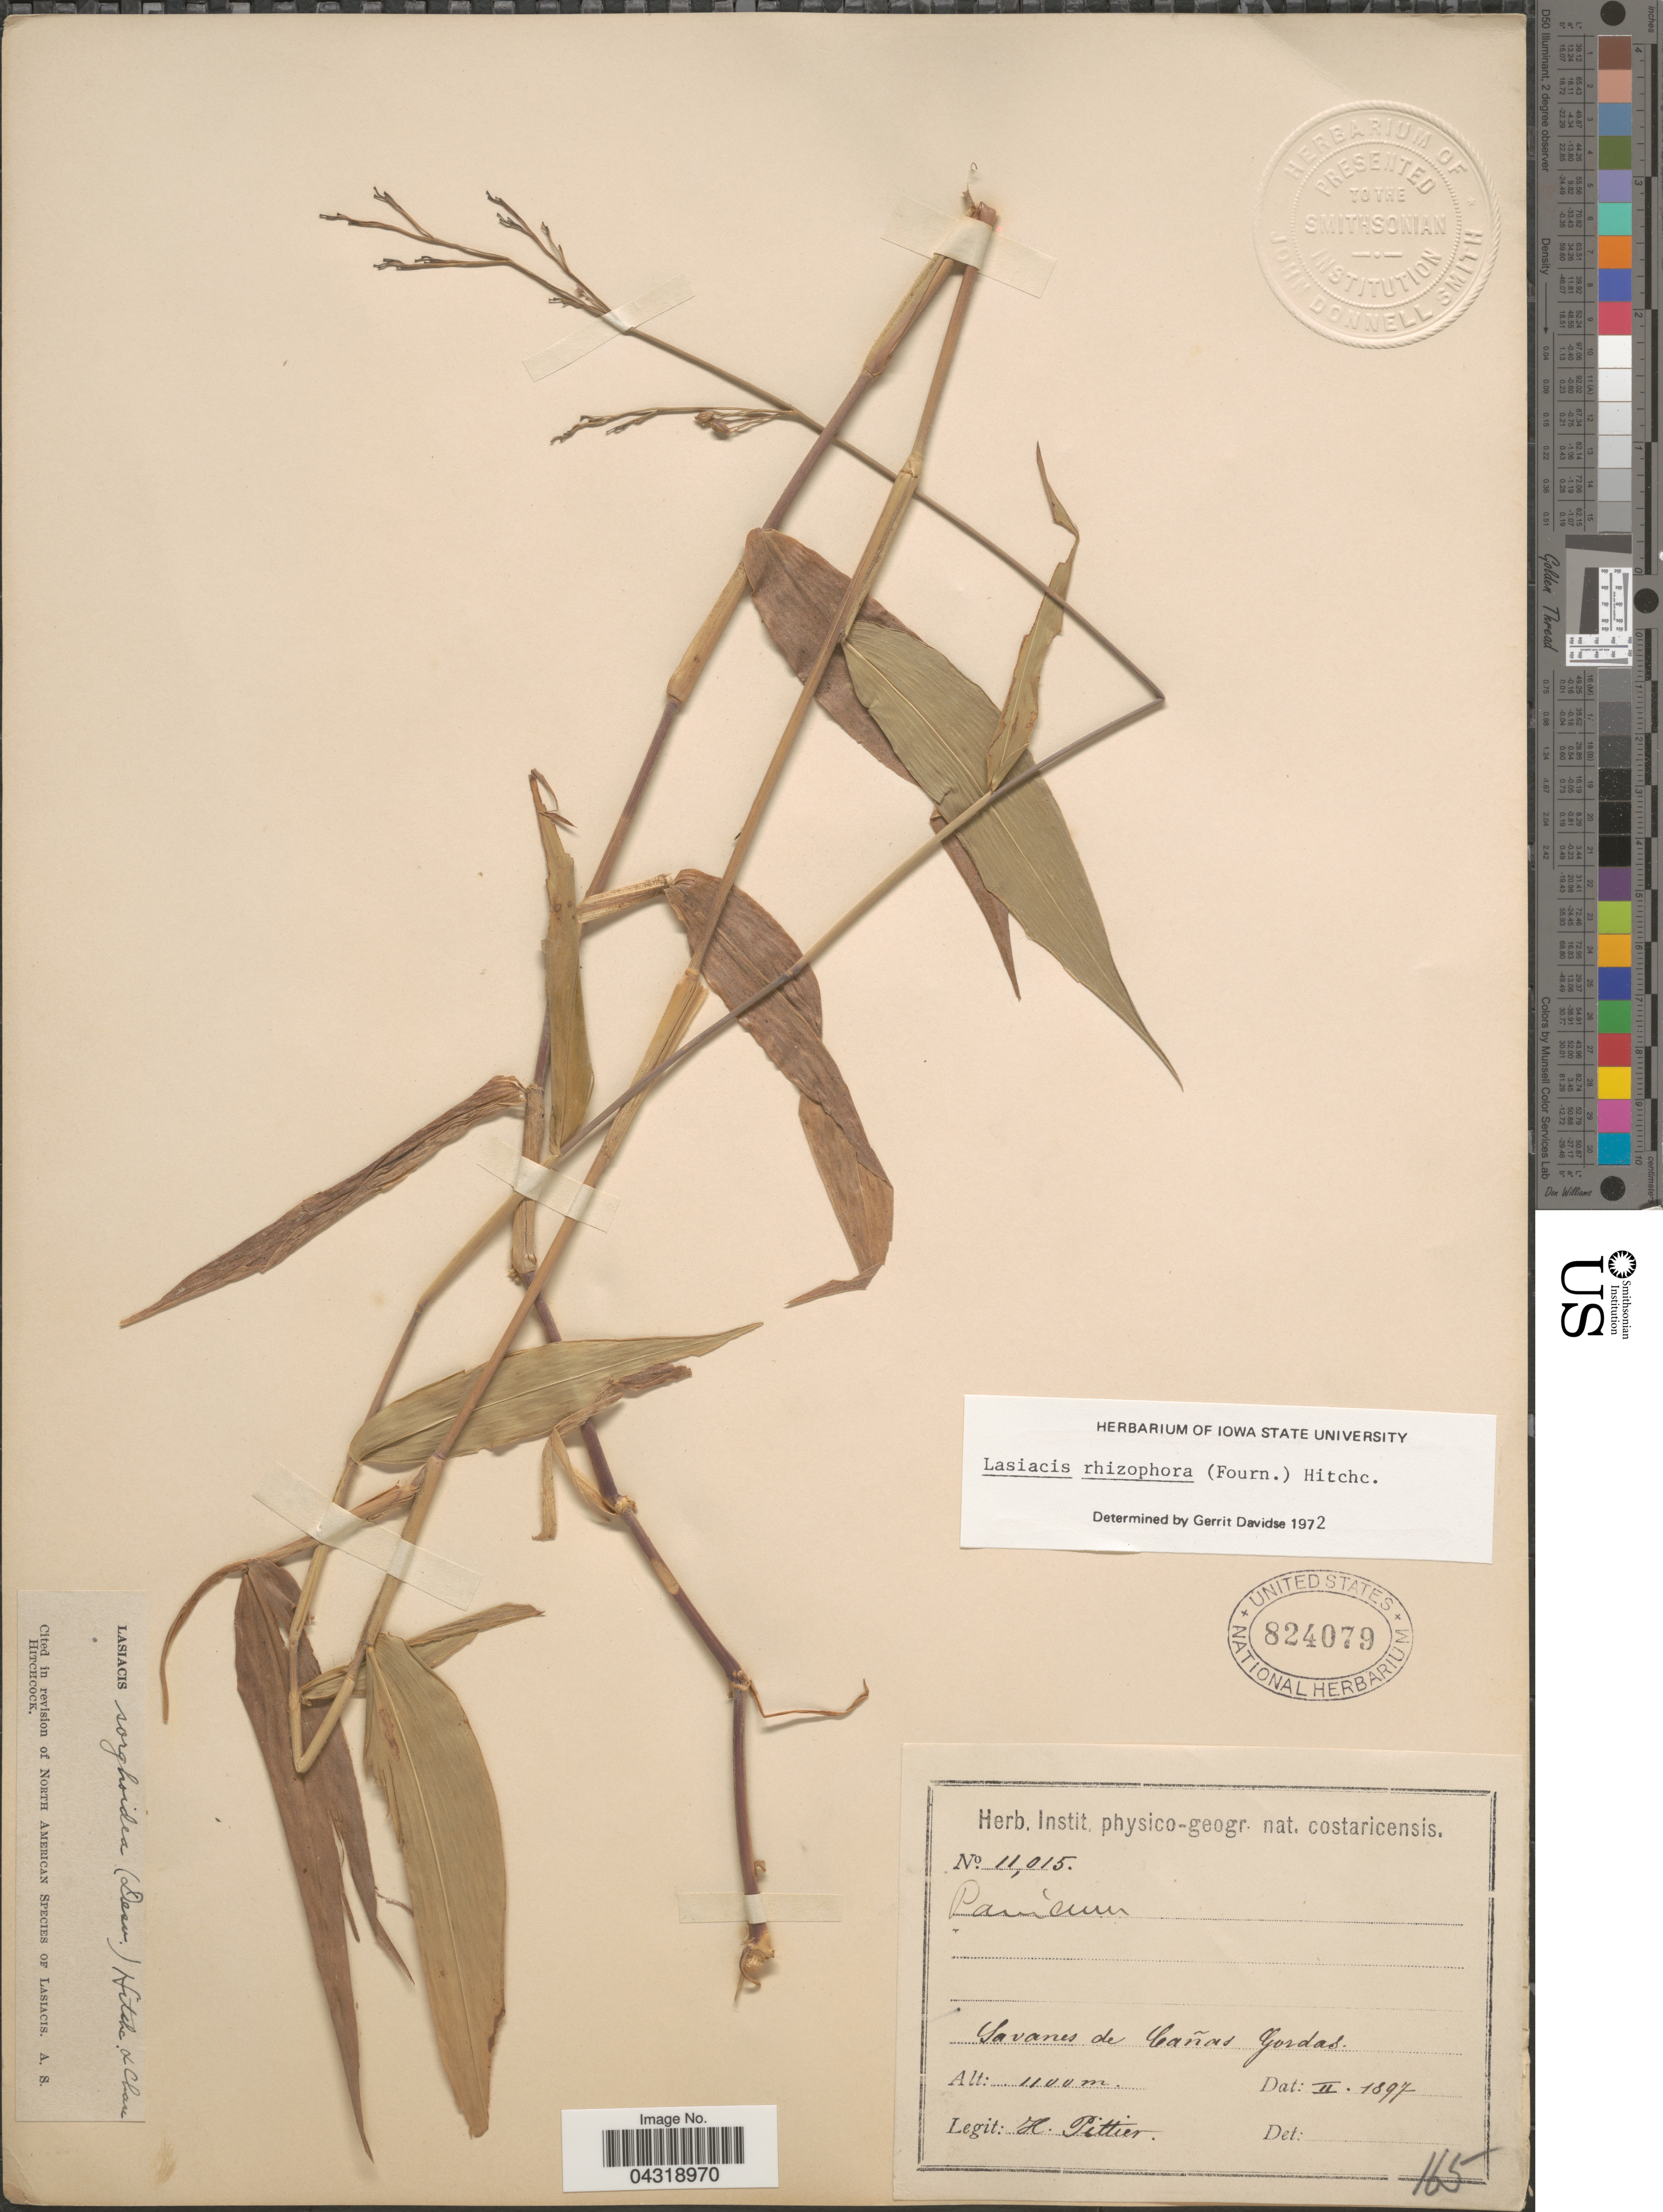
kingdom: Plantae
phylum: Tracheophyta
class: Liliopsida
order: Poales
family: Poaceae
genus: Lasiacis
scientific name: Lasiacis rhizophora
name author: (E. Fourn.) Hitchc.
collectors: H. F. Pittier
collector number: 11015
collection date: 1897-02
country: Costa Rica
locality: Savanes de Cañas Gordas.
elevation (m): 1100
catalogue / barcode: US 824079